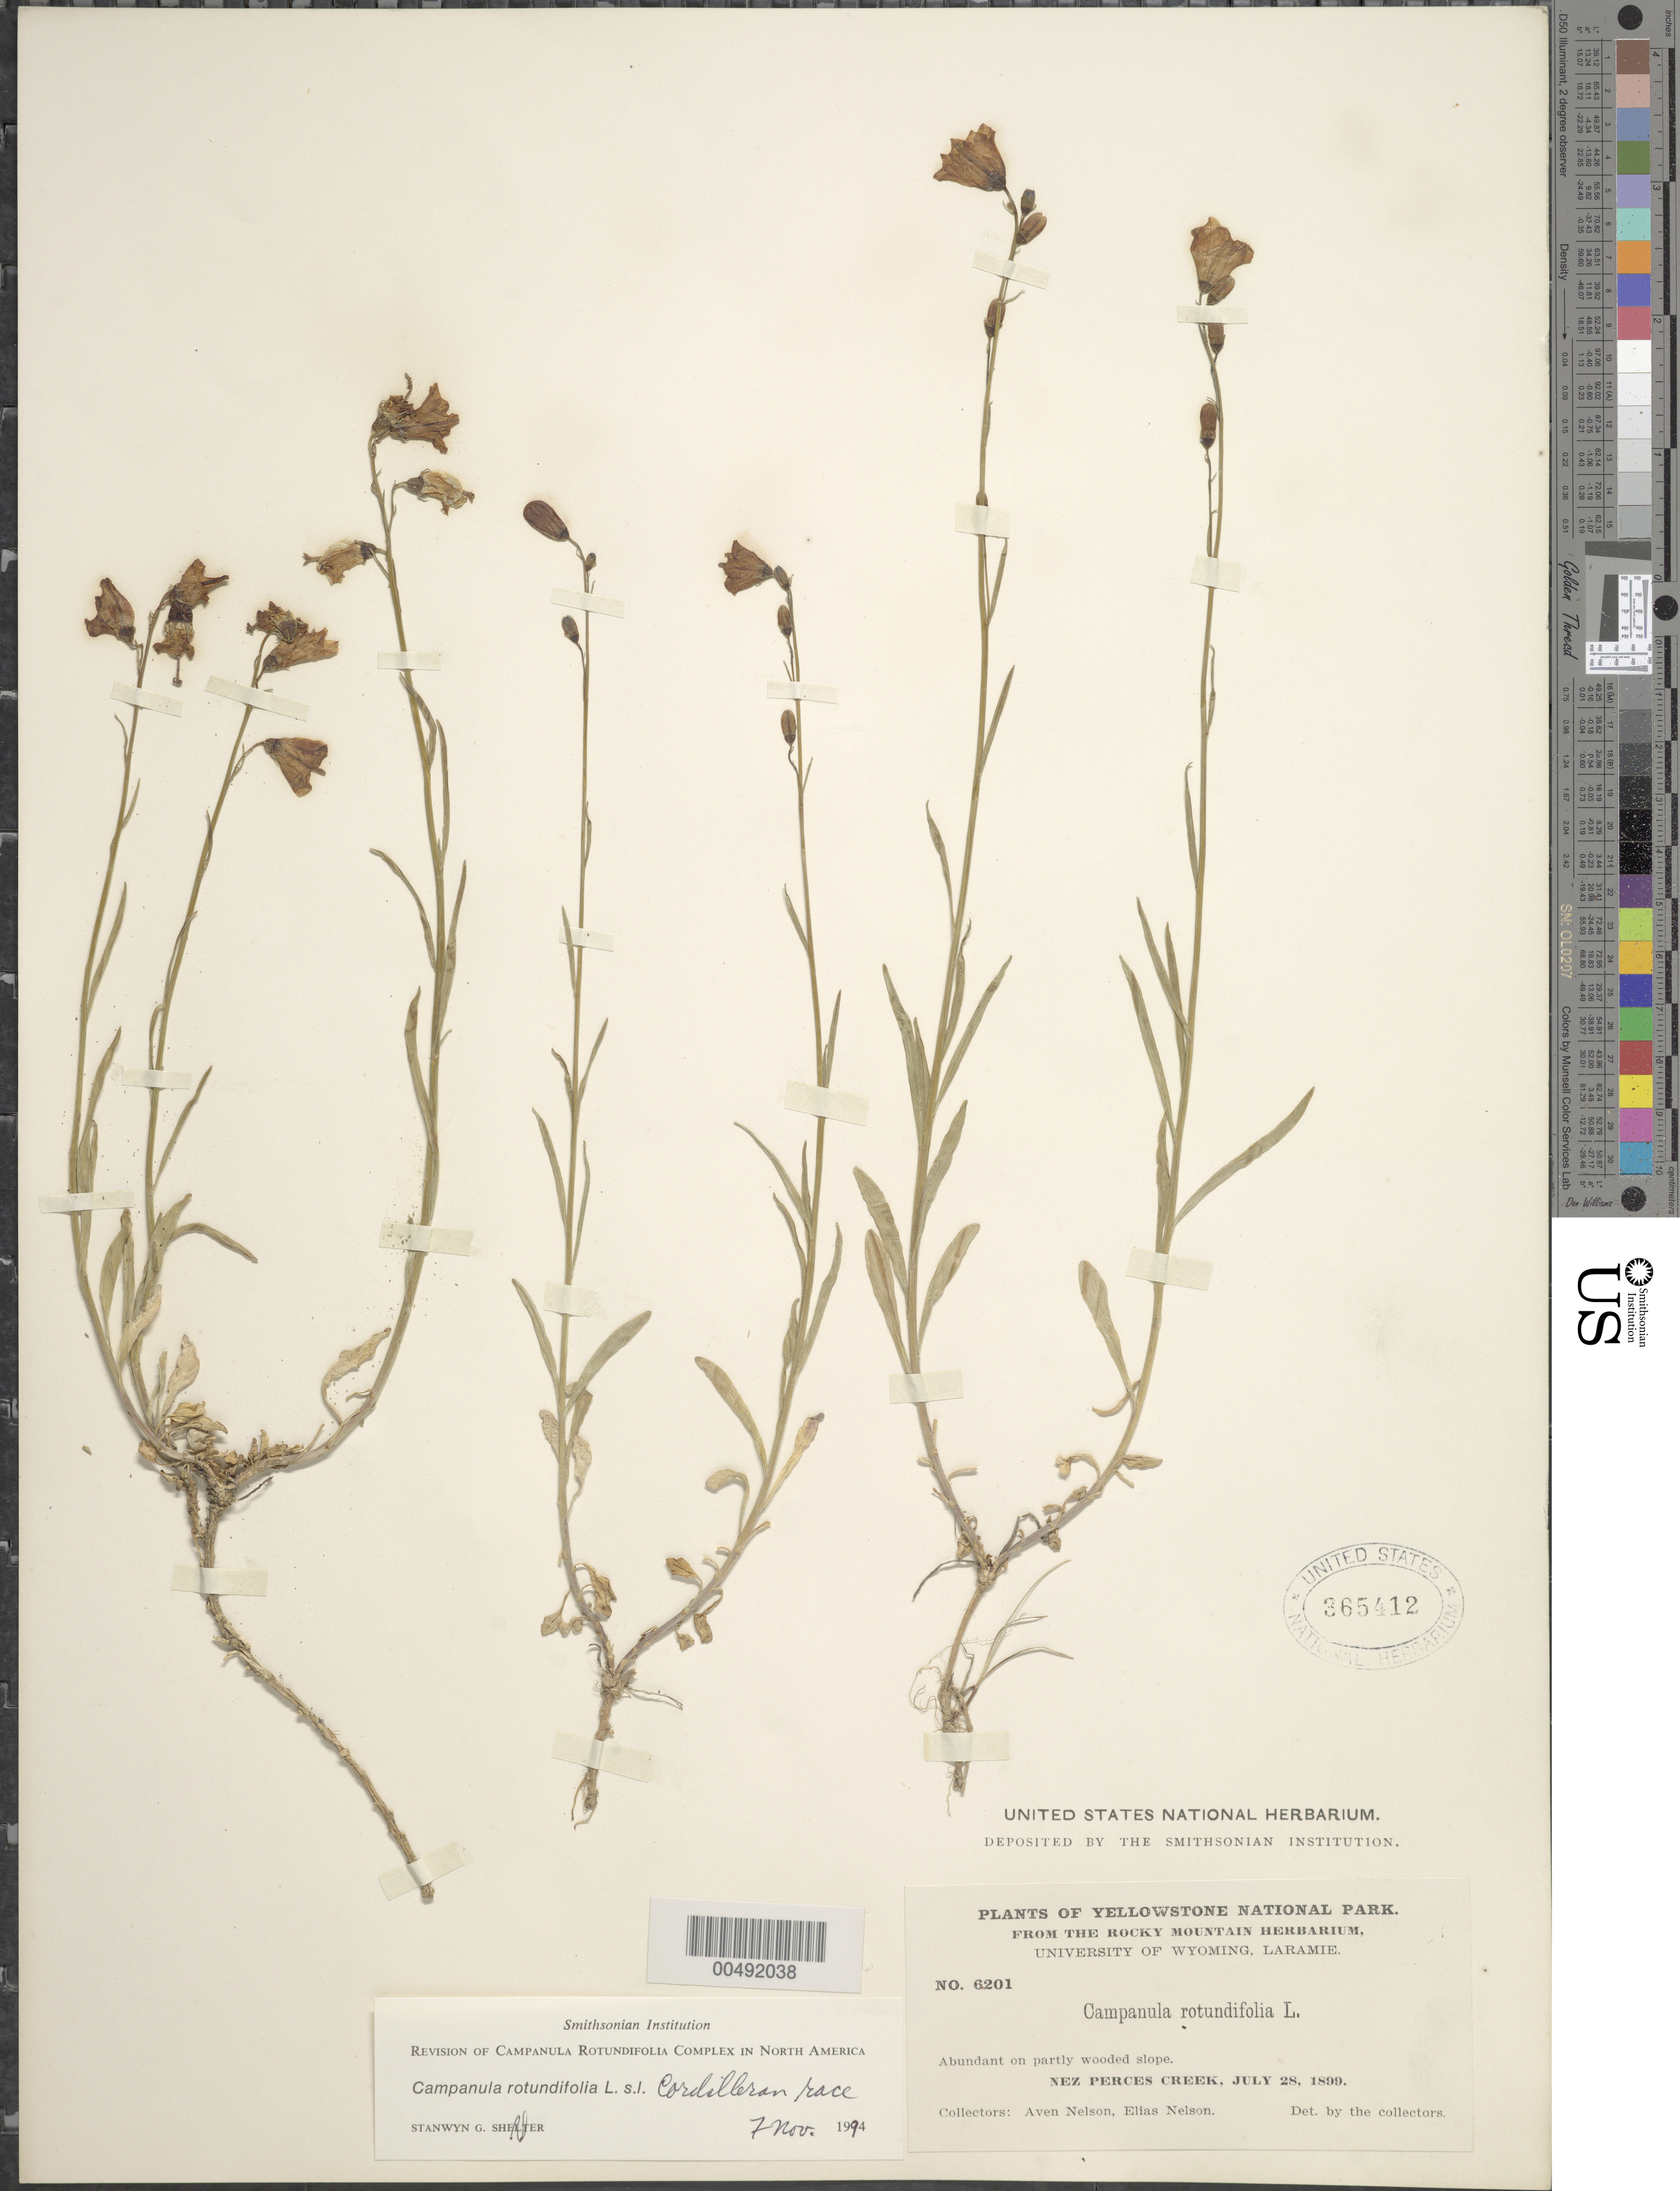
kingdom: Plantae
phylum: Tracheophyta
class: Magnoliopsida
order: Asterales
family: Campanulaceae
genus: Campanula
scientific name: Campanula rotundifolia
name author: L.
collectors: A. Nelson & E. Nelson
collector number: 6201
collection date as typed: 28 Jul 1899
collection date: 1899-07-28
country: United States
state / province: Wyoming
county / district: Teton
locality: Yellowstone National Park, Nez Perces Creek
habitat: partly wooded slope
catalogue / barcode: US 365412